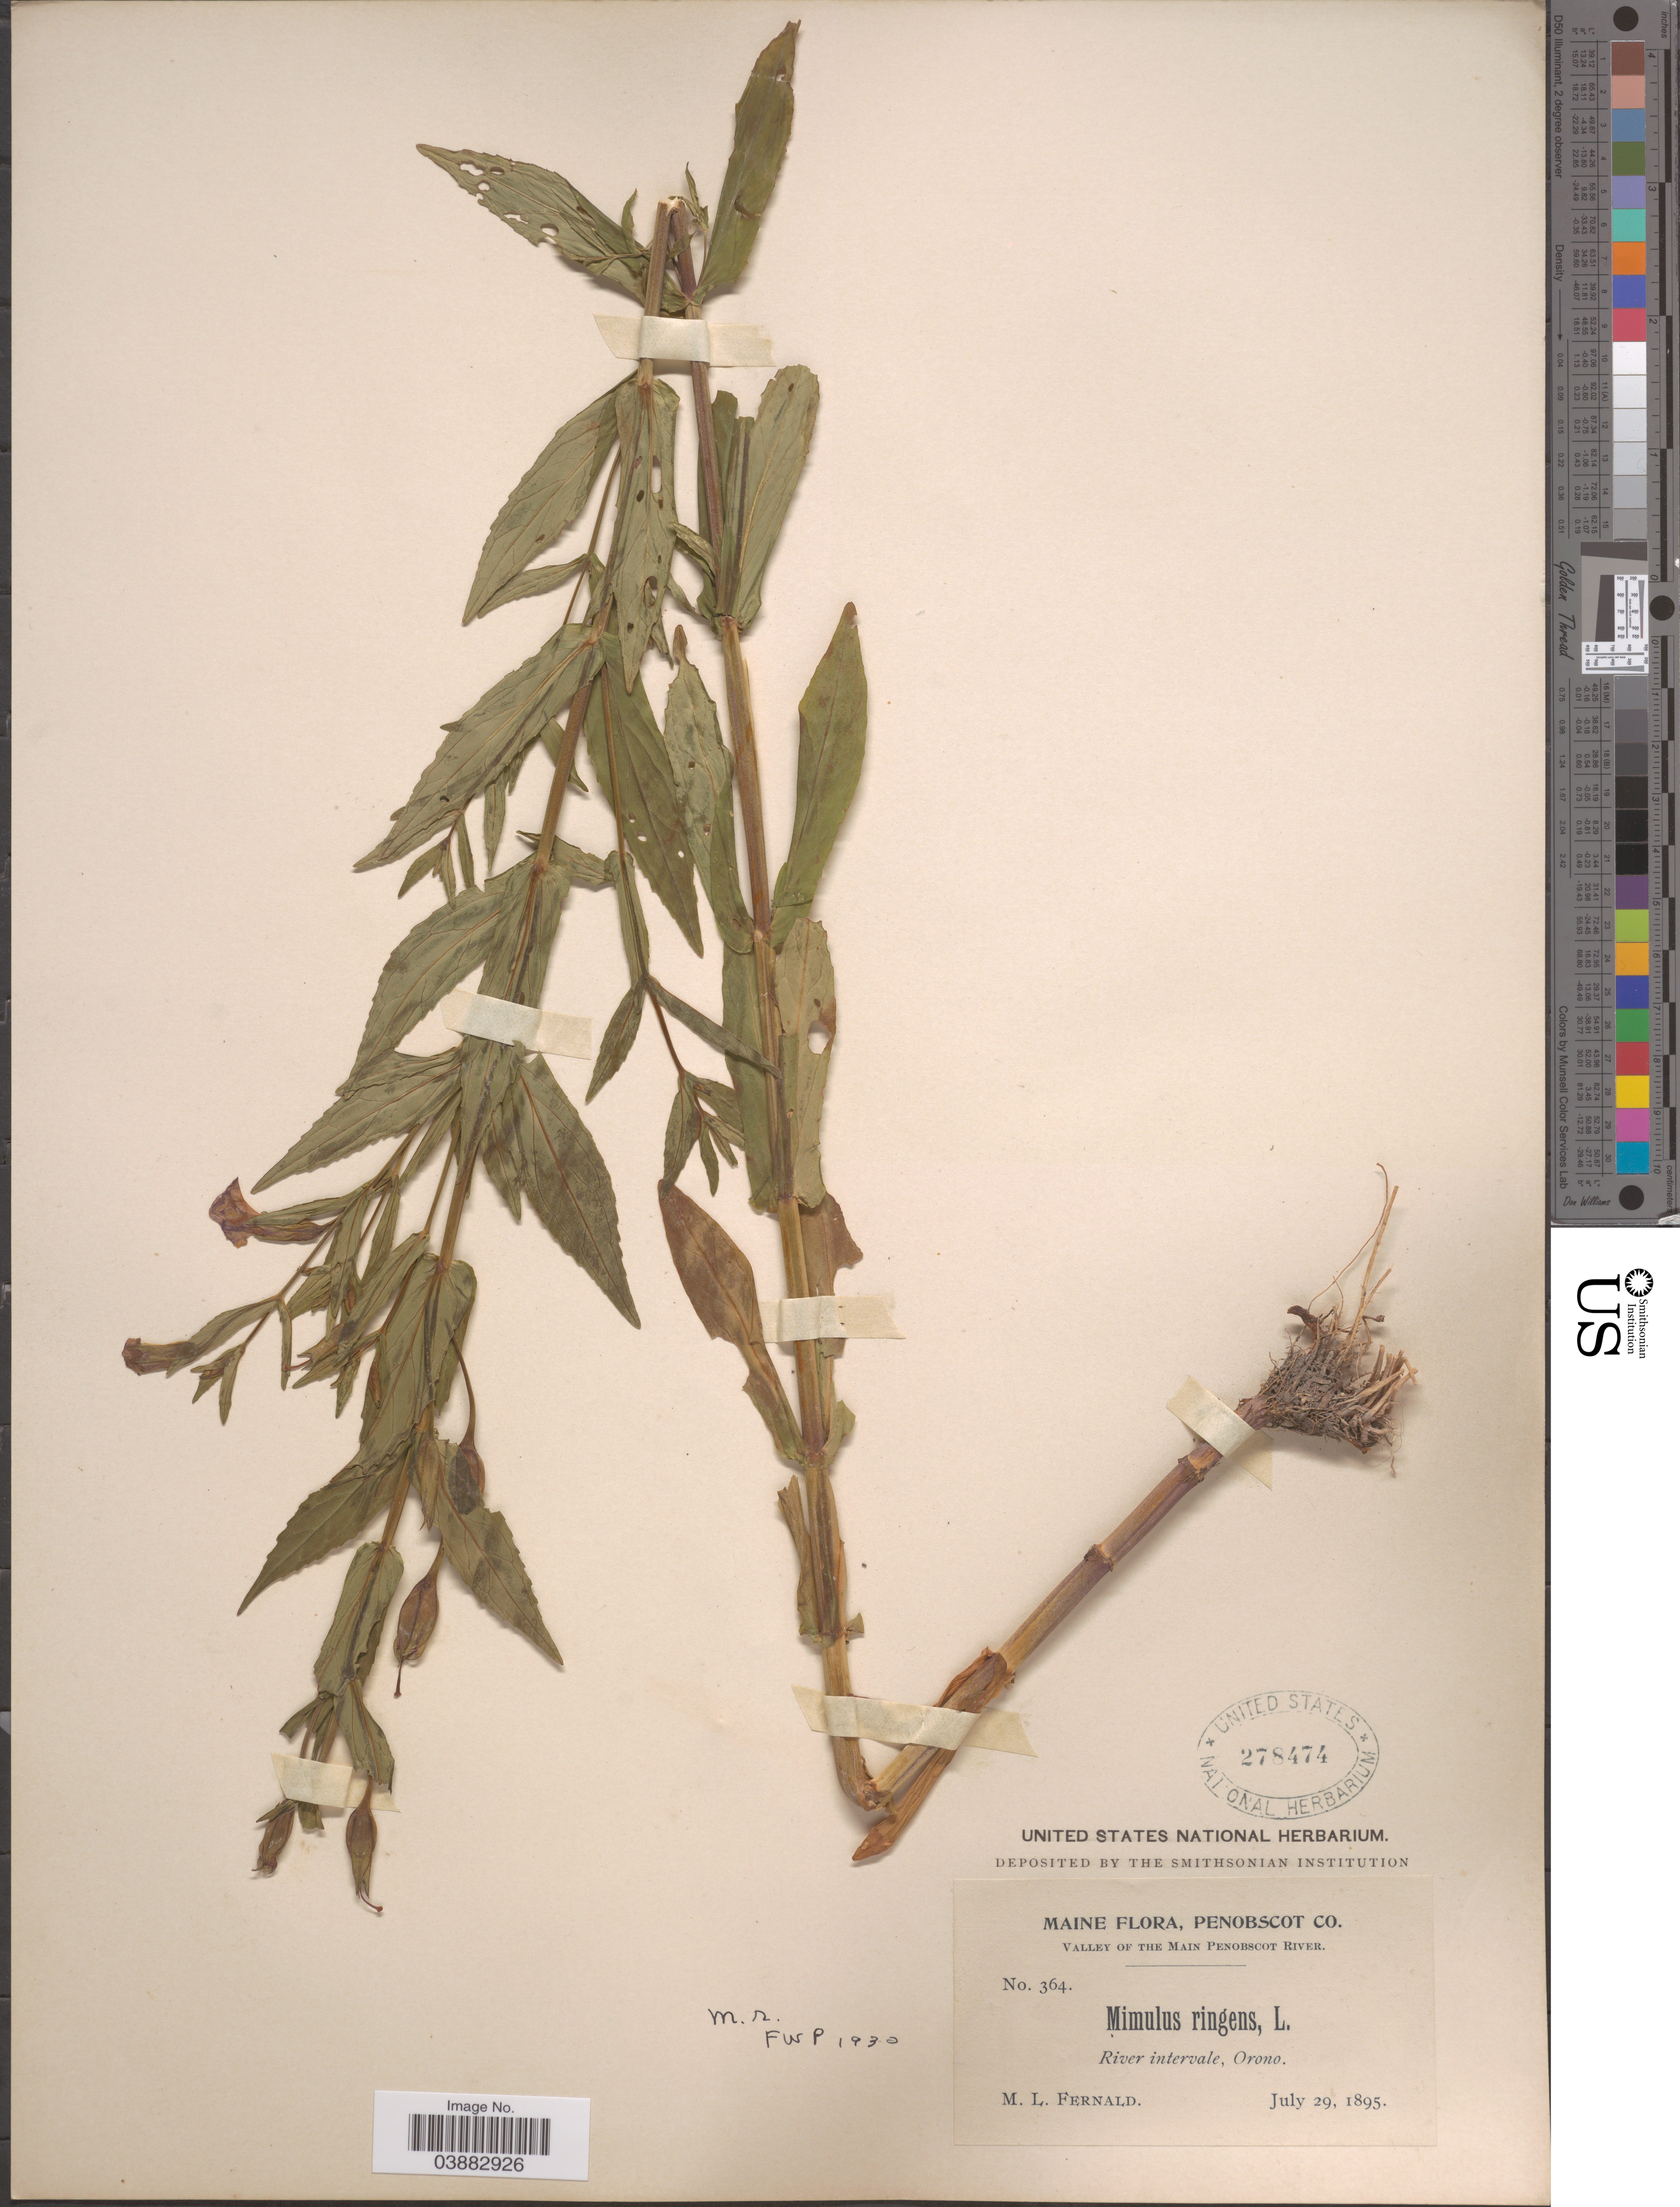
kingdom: Plantae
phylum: Tracheophyta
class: Magnoliopsida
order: Lamiales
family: Phrymaceae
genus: Mimulus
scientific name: Mimulus ringens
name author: L.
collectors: M. L. Fernald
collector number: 364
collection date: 1895-07-29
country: United States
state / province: Maine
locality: Penobscot Co. Valley of the Main Penobscot River. Orono.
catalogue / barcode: US 278474